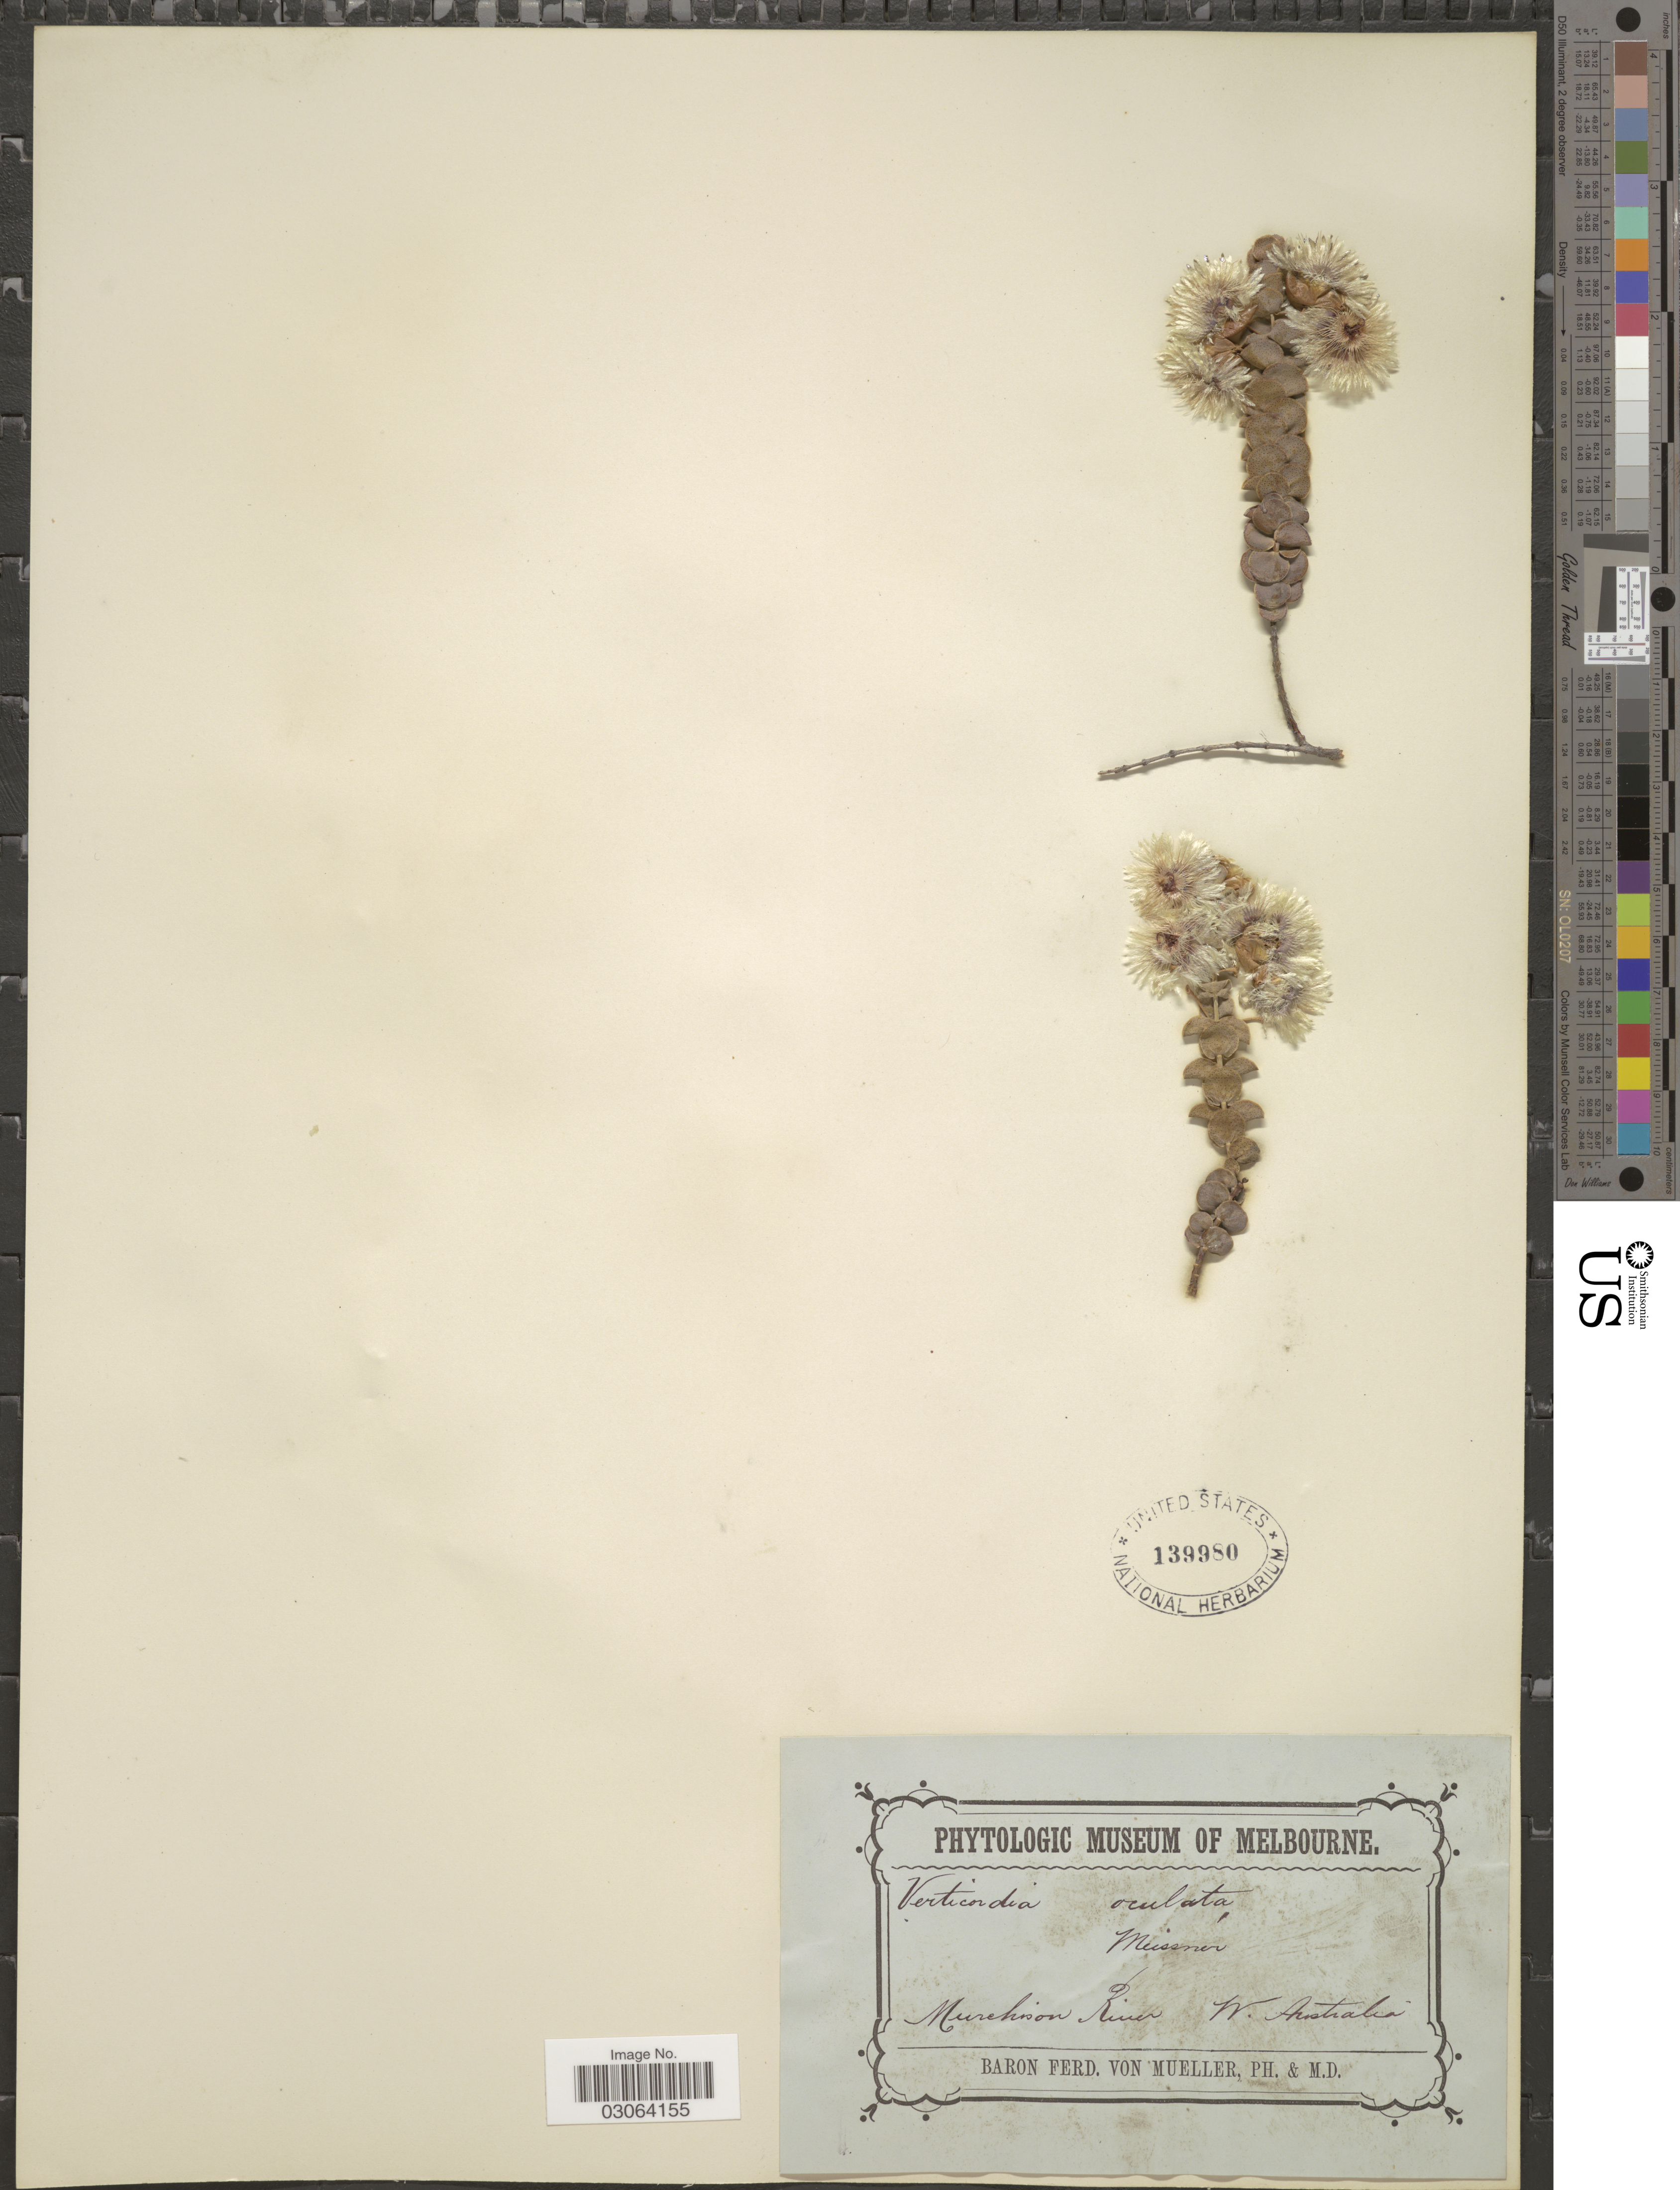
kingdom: Plantae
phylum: Tracheophyta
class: Magnoliopsida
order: Myrtales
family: Myrtaceae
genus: Verticordia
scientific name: Verticordia oculata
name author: Meisn.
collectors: F. Mueller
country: Australia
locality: Murchison River, W. Australia.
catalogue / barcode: US 139980